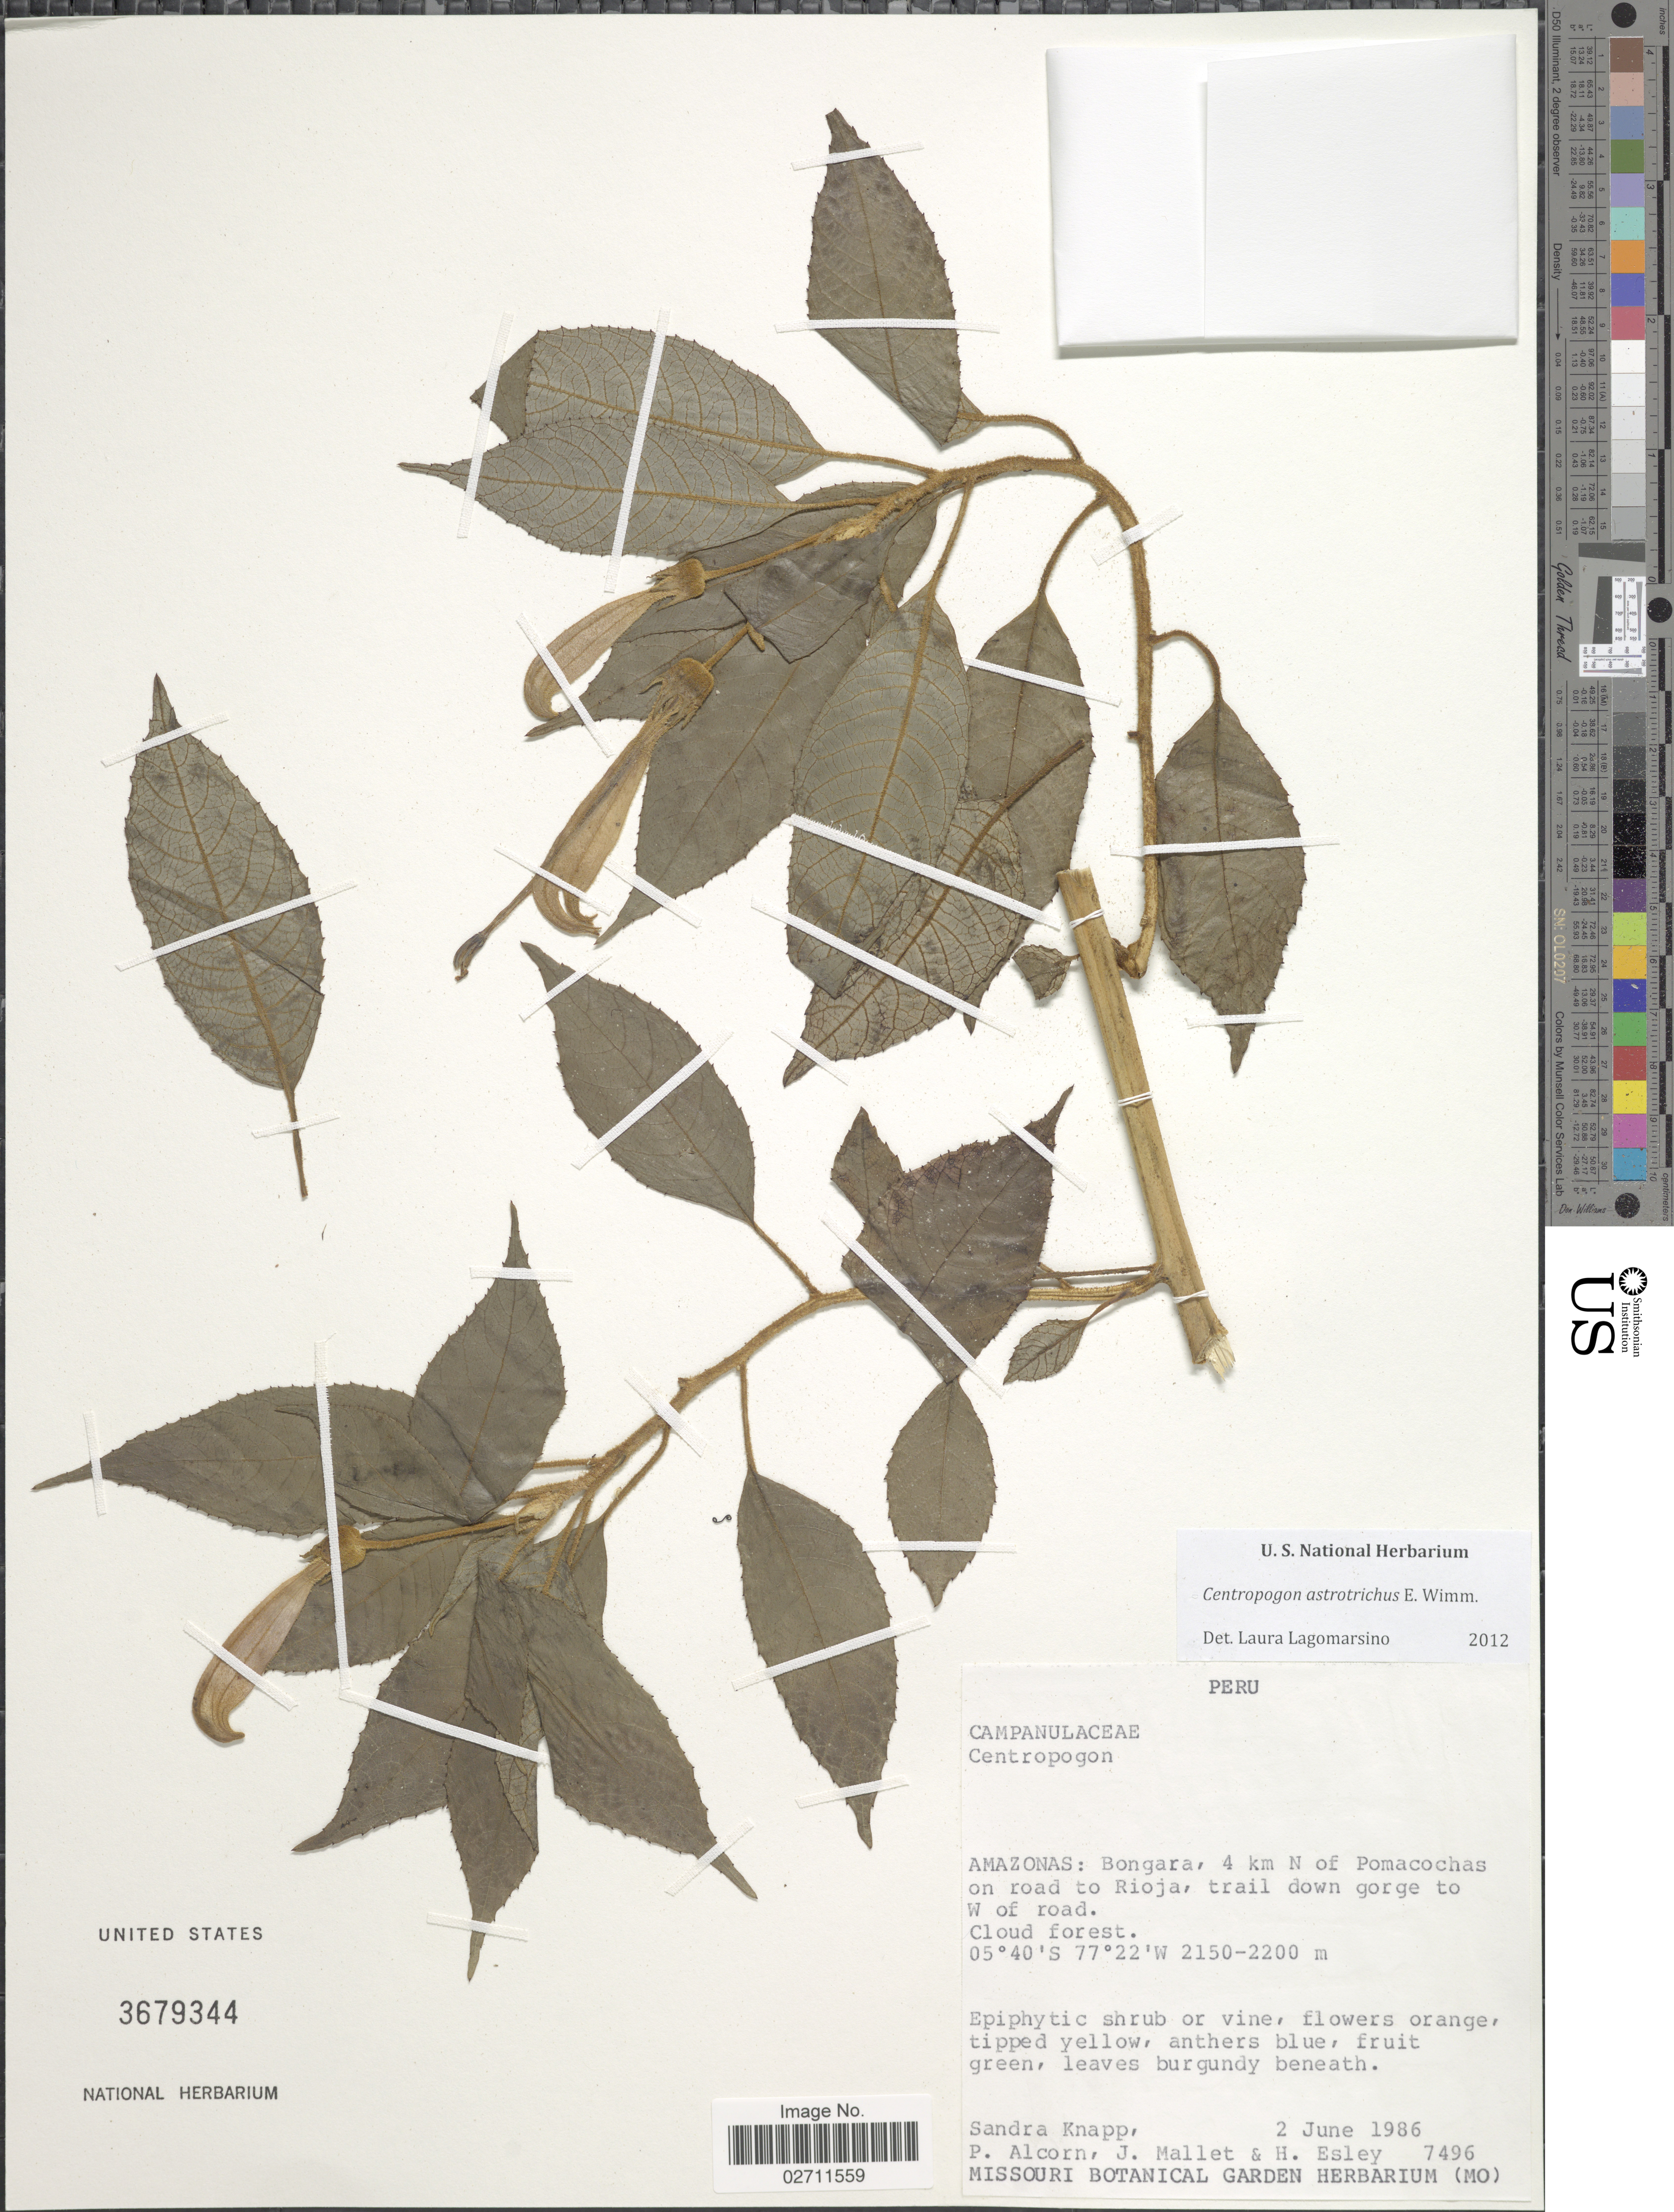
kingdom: Plantae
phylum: Tracheophyta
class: Magnoliopsida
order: Asterales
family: Campanulaceae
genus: Centropogon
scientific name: Centropogon astrotrichus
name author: E. Wimm.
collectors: S. Knapp, P. Alcorn, J. Mallet & H. Esley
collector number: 7496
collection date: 1986-06-02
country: Peru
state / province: Amazonas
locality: Bongara, 4 km N of Pomacochas on road to Rioja, trail down gorge to W of road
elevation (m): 2150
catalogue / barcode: US 3679344